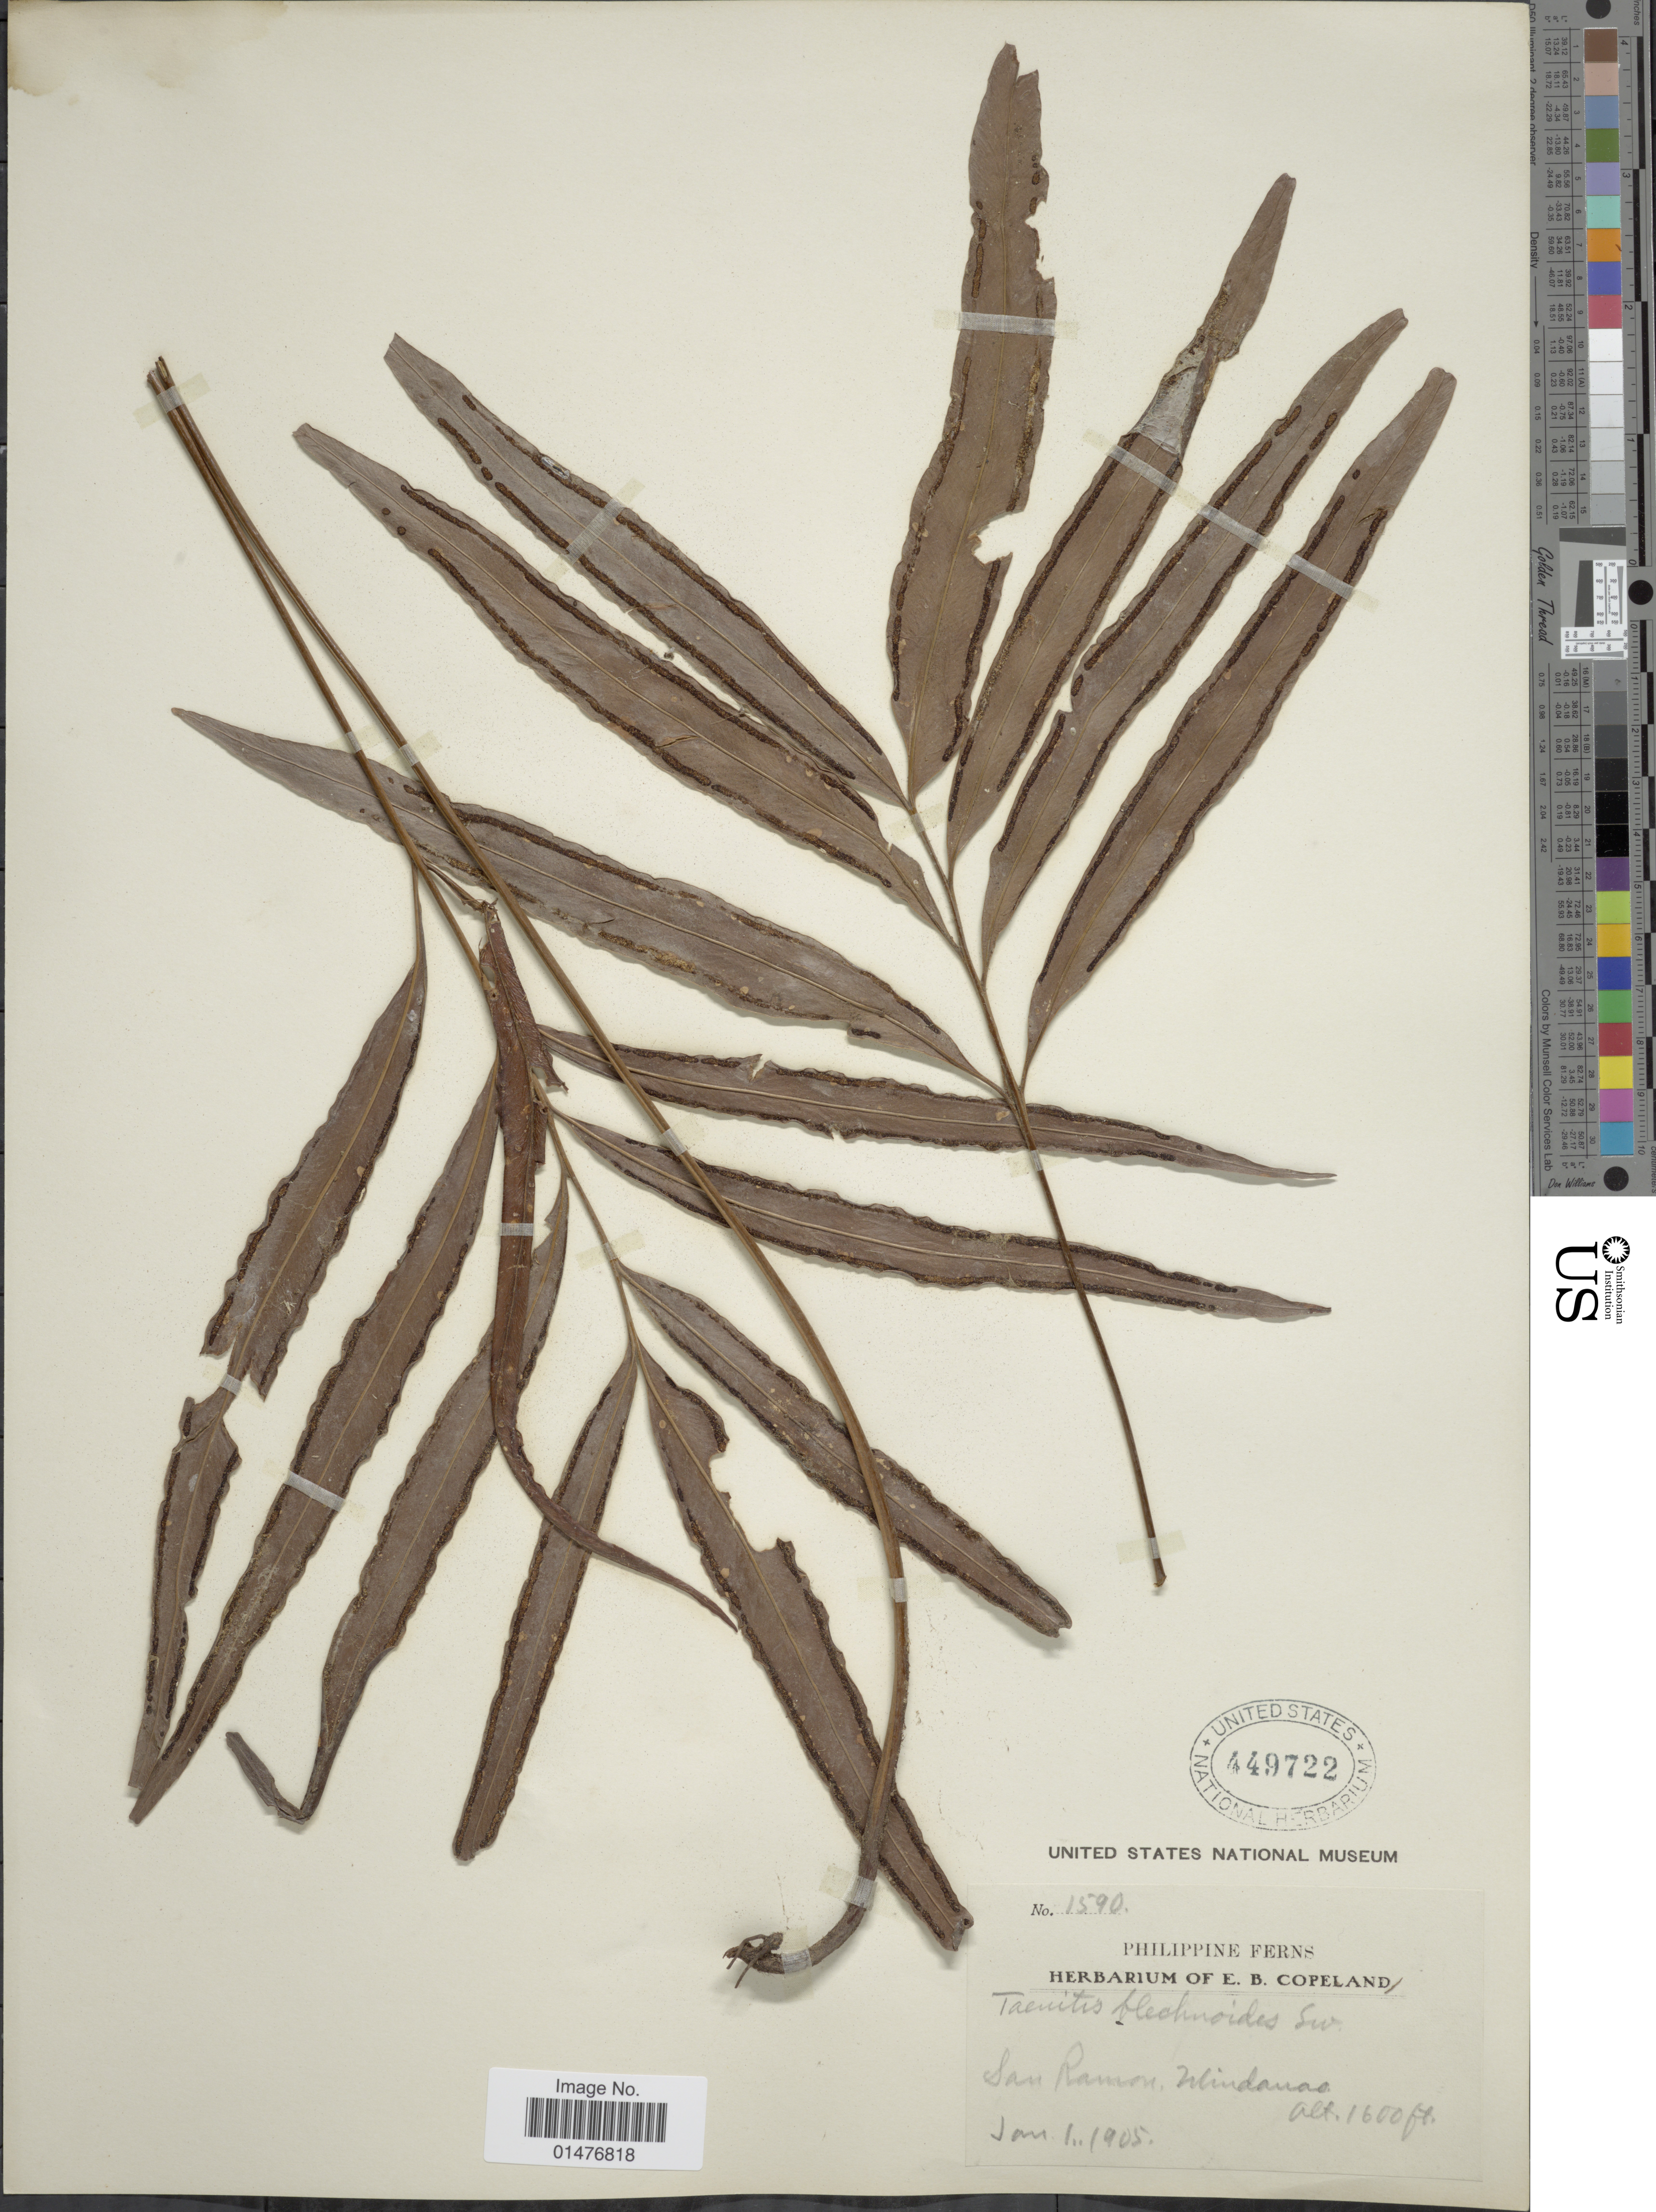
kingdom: Plantae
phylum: Tracheophyta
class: Polypodiopsida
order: Polypodiales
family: Pteridaceae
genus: Taenitis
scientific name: Taenitis blechnoides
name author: (Willd.) Sw.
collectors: ex herb. E. B. Copeland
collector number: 1590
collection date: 1905-01-01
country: Philippines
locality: San Ramon, Mindanao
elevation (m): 488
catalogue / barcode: US 449722